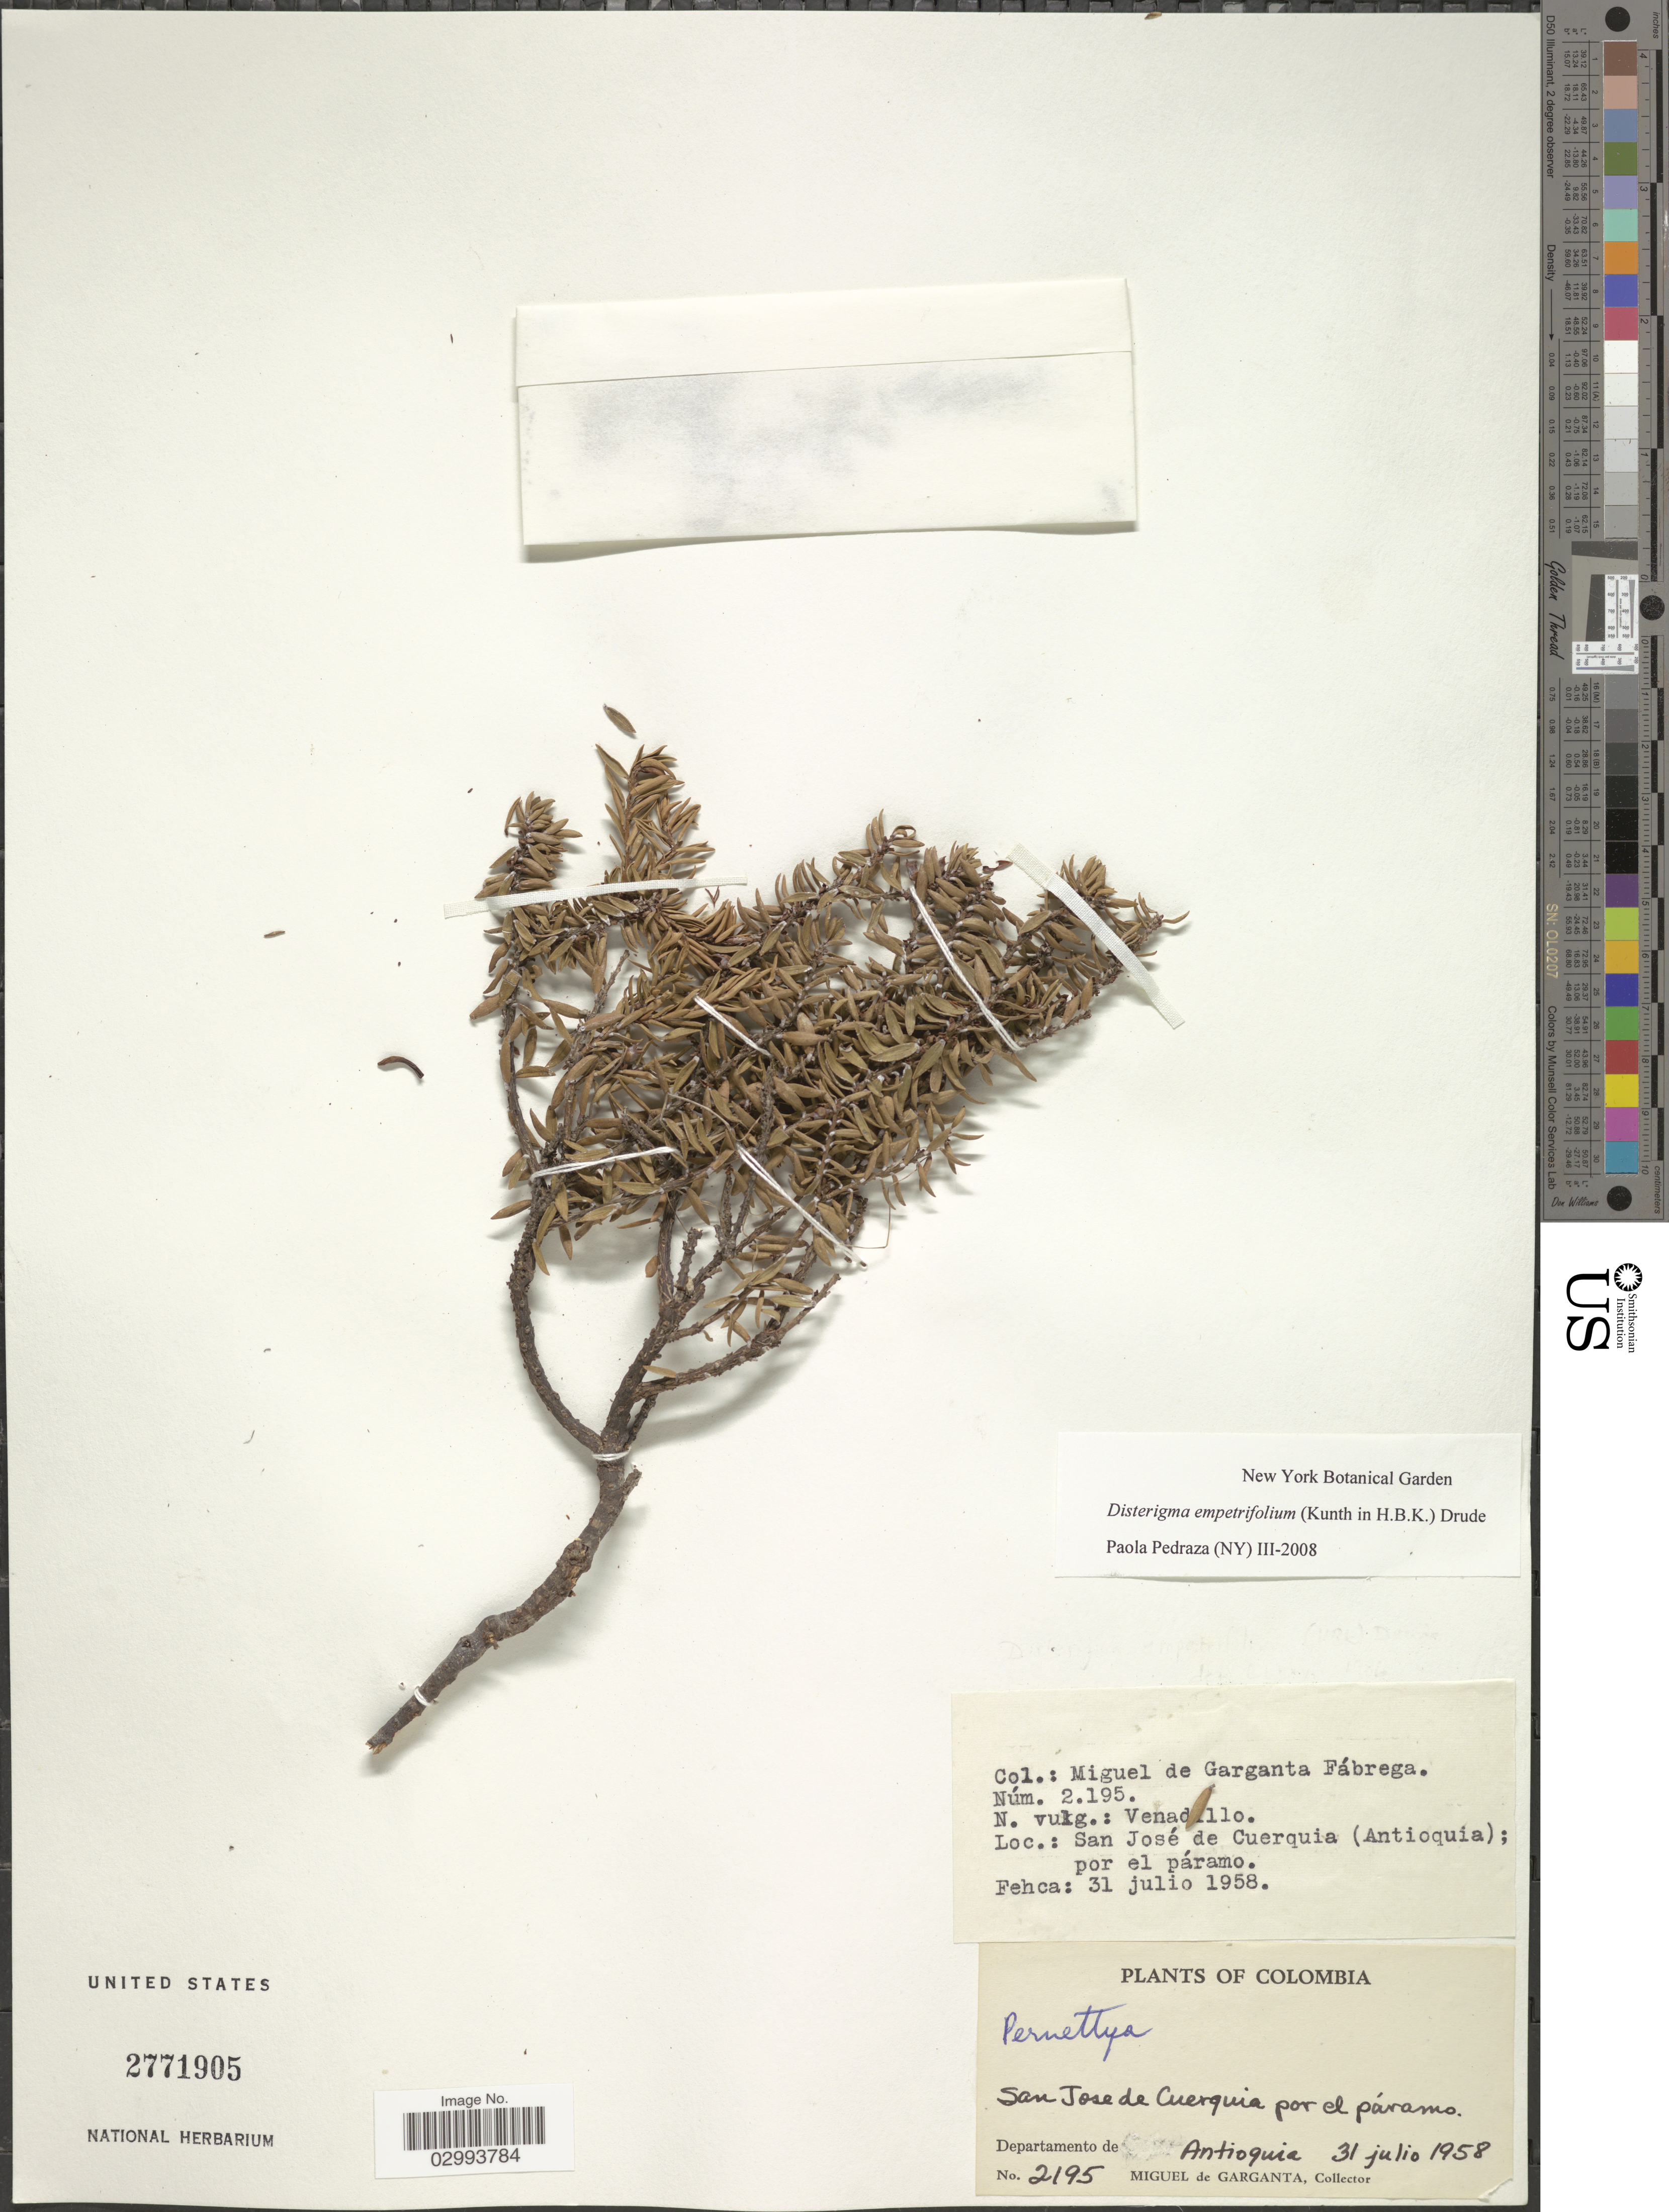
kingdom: Plantae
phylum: Tracheophyta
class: Magnoliopsida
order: Ericales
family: Ericaceae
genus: Disterigma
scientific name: Disterigma empetrifolium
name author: (Kunth) Drude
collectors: M. Garganta-Fábrega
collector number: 2195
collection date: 1958-07-31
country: Colombia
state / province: Antioquia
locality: San José de Cuerquia por el páramo, Departamento Antioquia.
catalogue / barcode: US 2771905